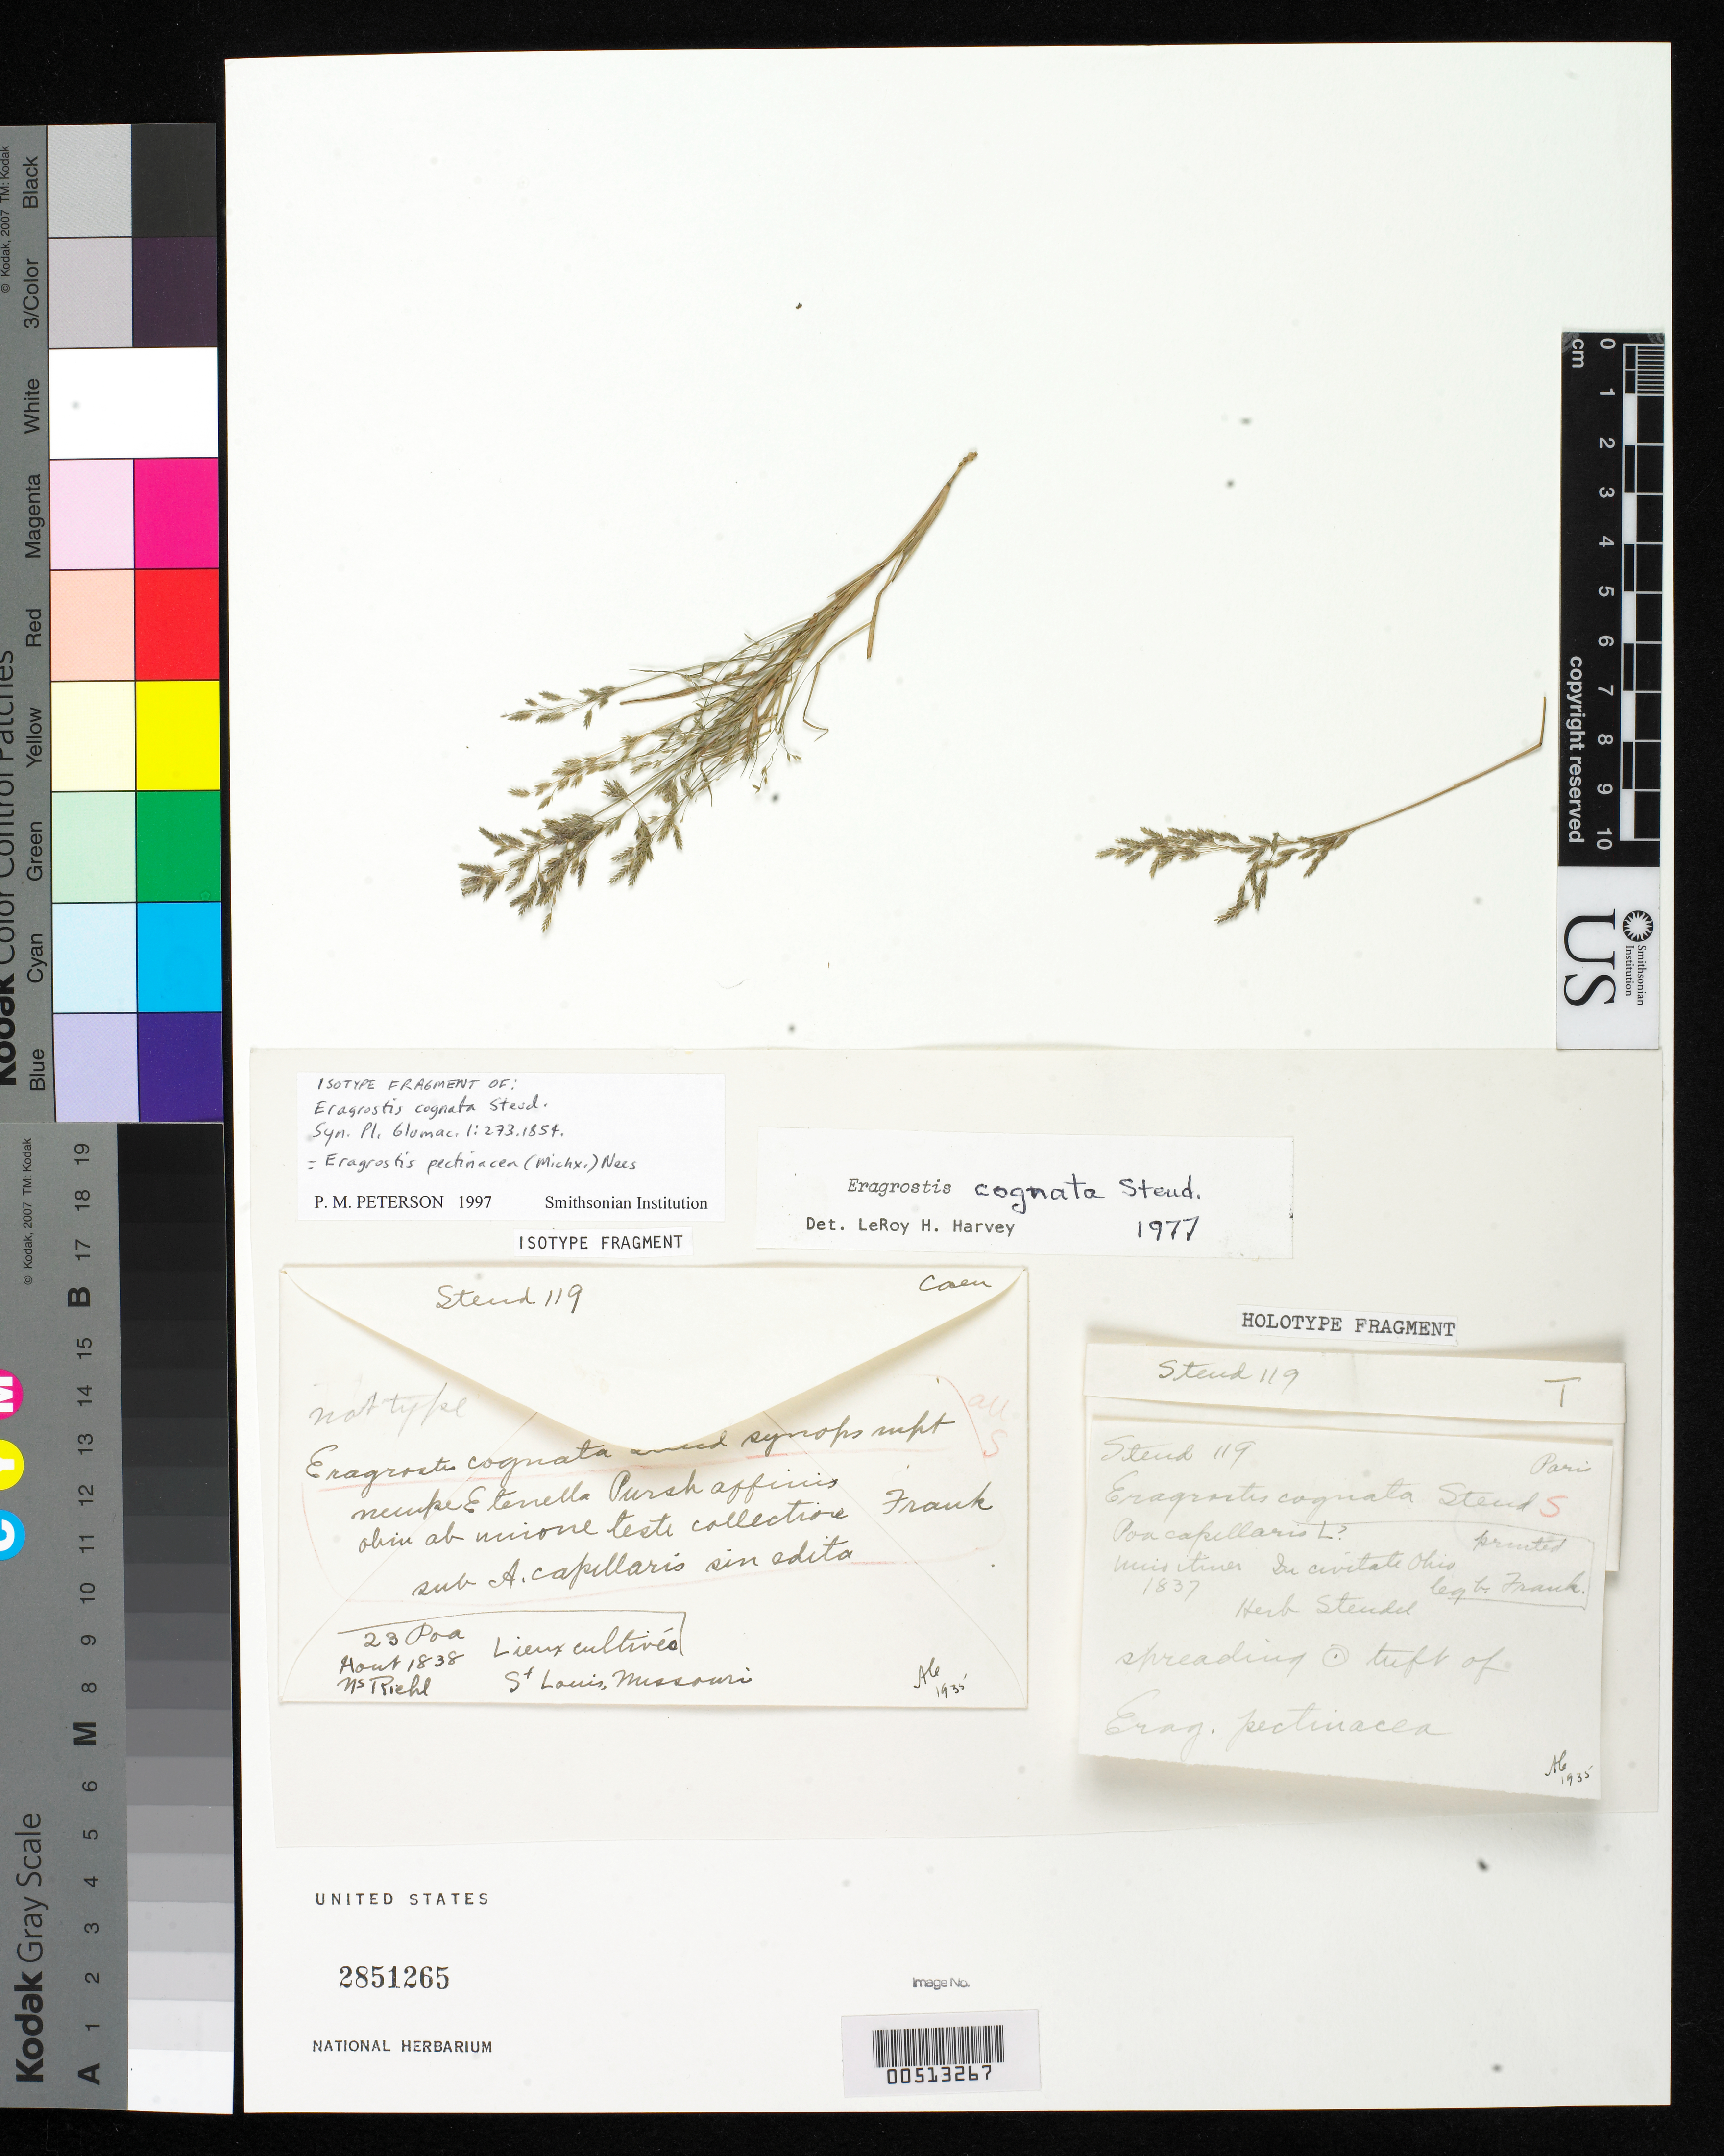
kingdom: Plantae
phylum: Tracheophyta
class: Liliopsida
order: Poales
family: Poaceae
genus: Eragrostis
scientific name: Eragrostis cognata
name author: Steud.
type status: Type Fragment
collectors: -. Frank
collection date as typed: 1837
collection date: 1837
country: United States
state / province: Ohio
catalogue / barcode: US 2851265